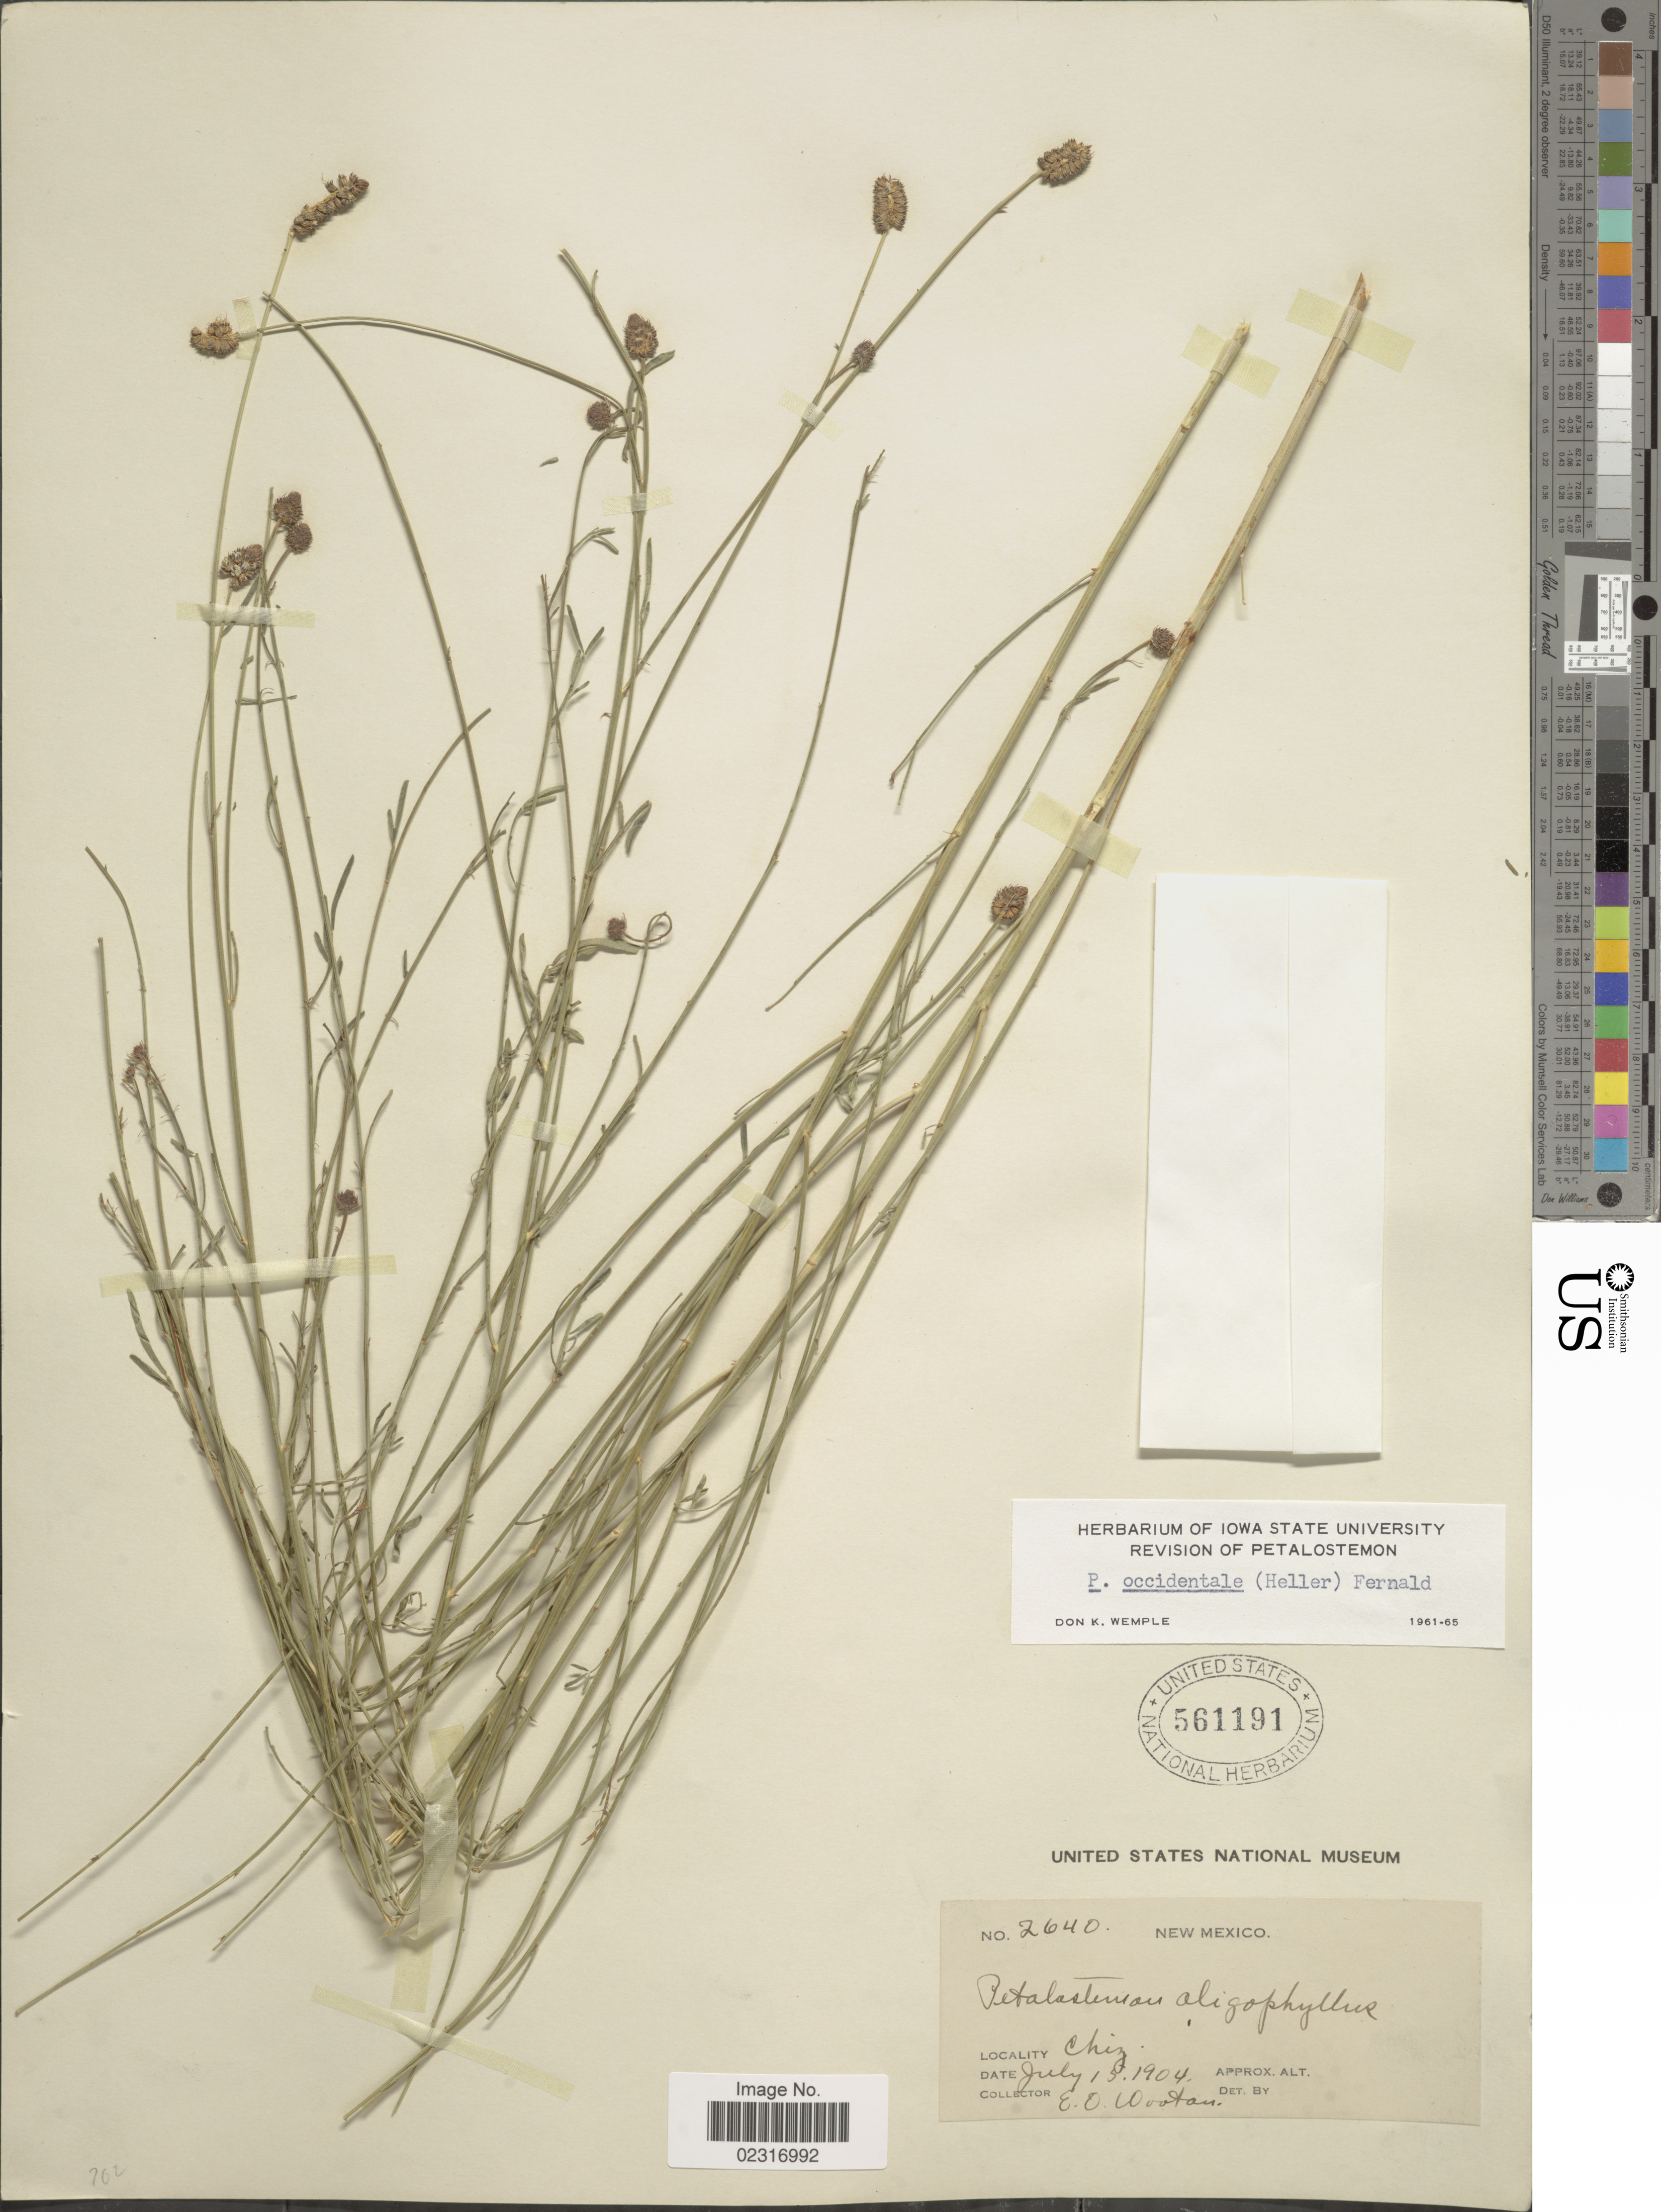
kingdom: Plantae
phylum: Tracheophyta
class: Magnoliopsida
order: Fabales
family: Fabaceae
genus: Dalea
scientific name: Dalea candida var. oligophylla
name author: (Torr) Shinners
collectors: E. O. Wooton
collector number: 2640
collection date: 1904-07-15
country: United States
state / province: New Mexico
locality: Chiz.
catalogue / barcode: US 561191